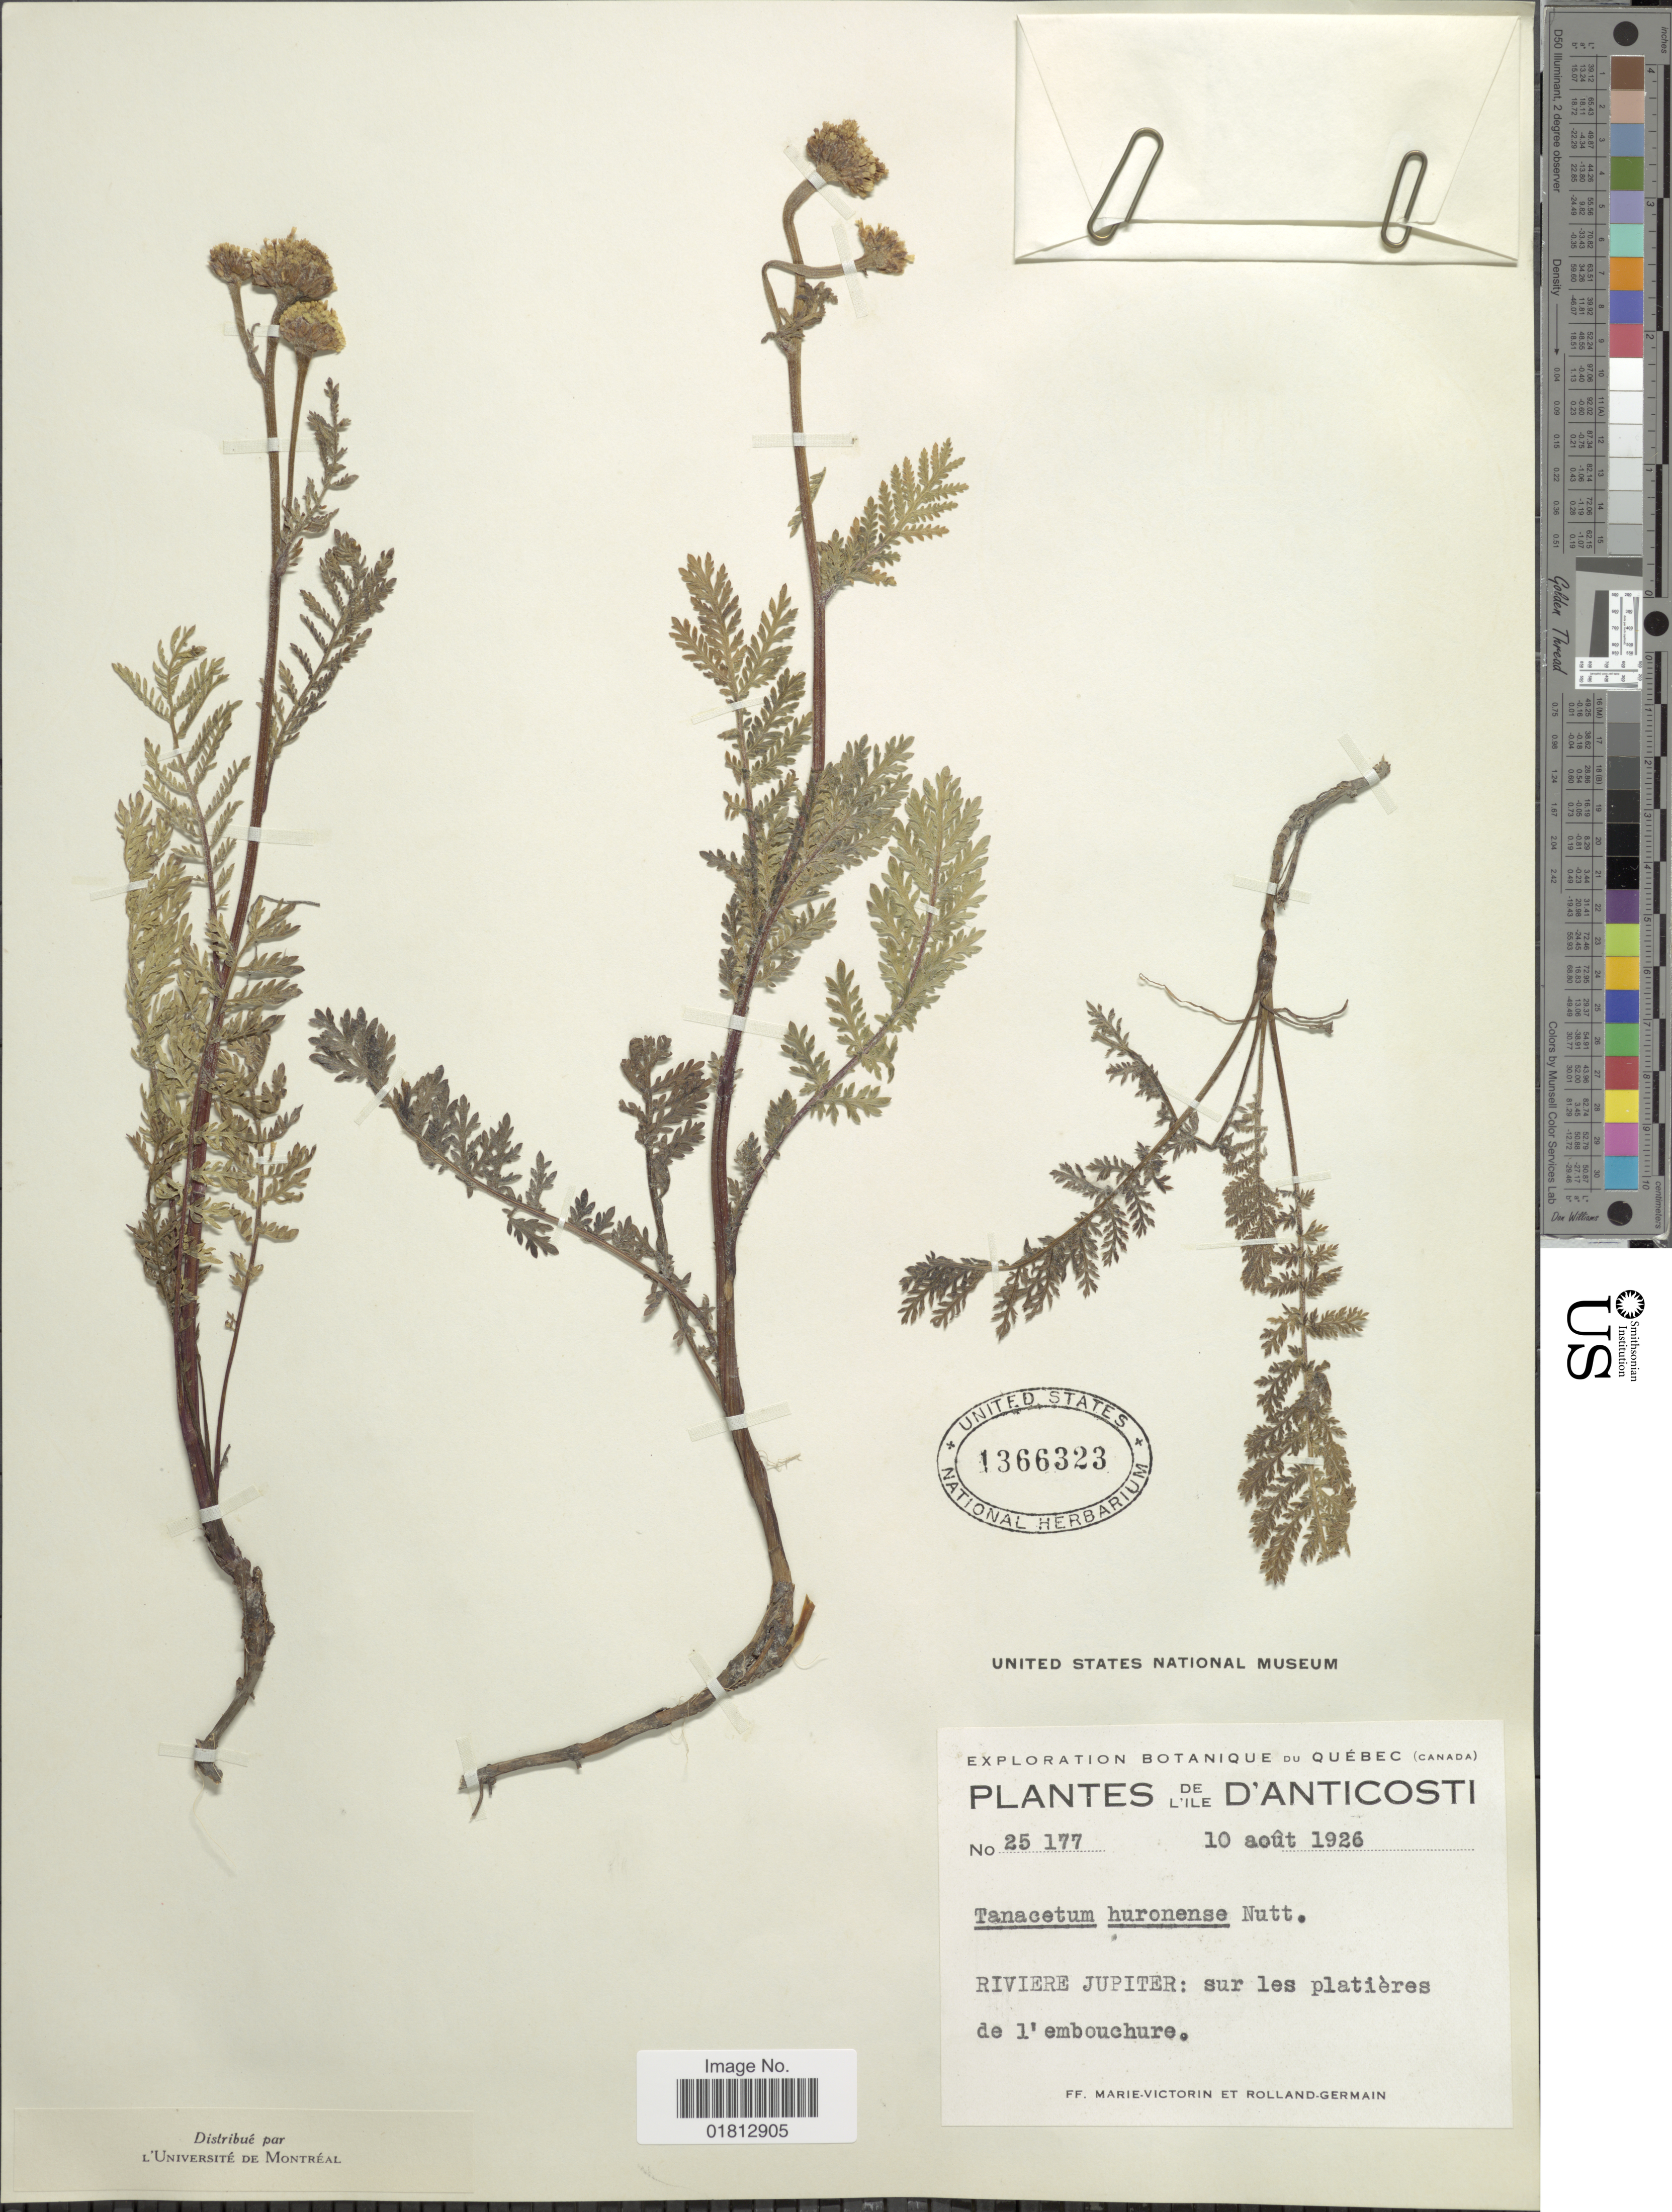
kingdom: Plantae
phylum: Tracheophyta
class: Magnoliopsida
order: Asterales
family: Asteraceae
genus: Tanacetum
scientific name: Tanacetum huronense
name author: Nutt.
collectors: F. Marie-Victorin & Rolland-Germain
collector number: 25177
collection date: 1926-08-10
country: Canada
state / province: Quebec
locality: D'Anticosti, Riviere Jupiter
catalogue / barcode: US 1366323